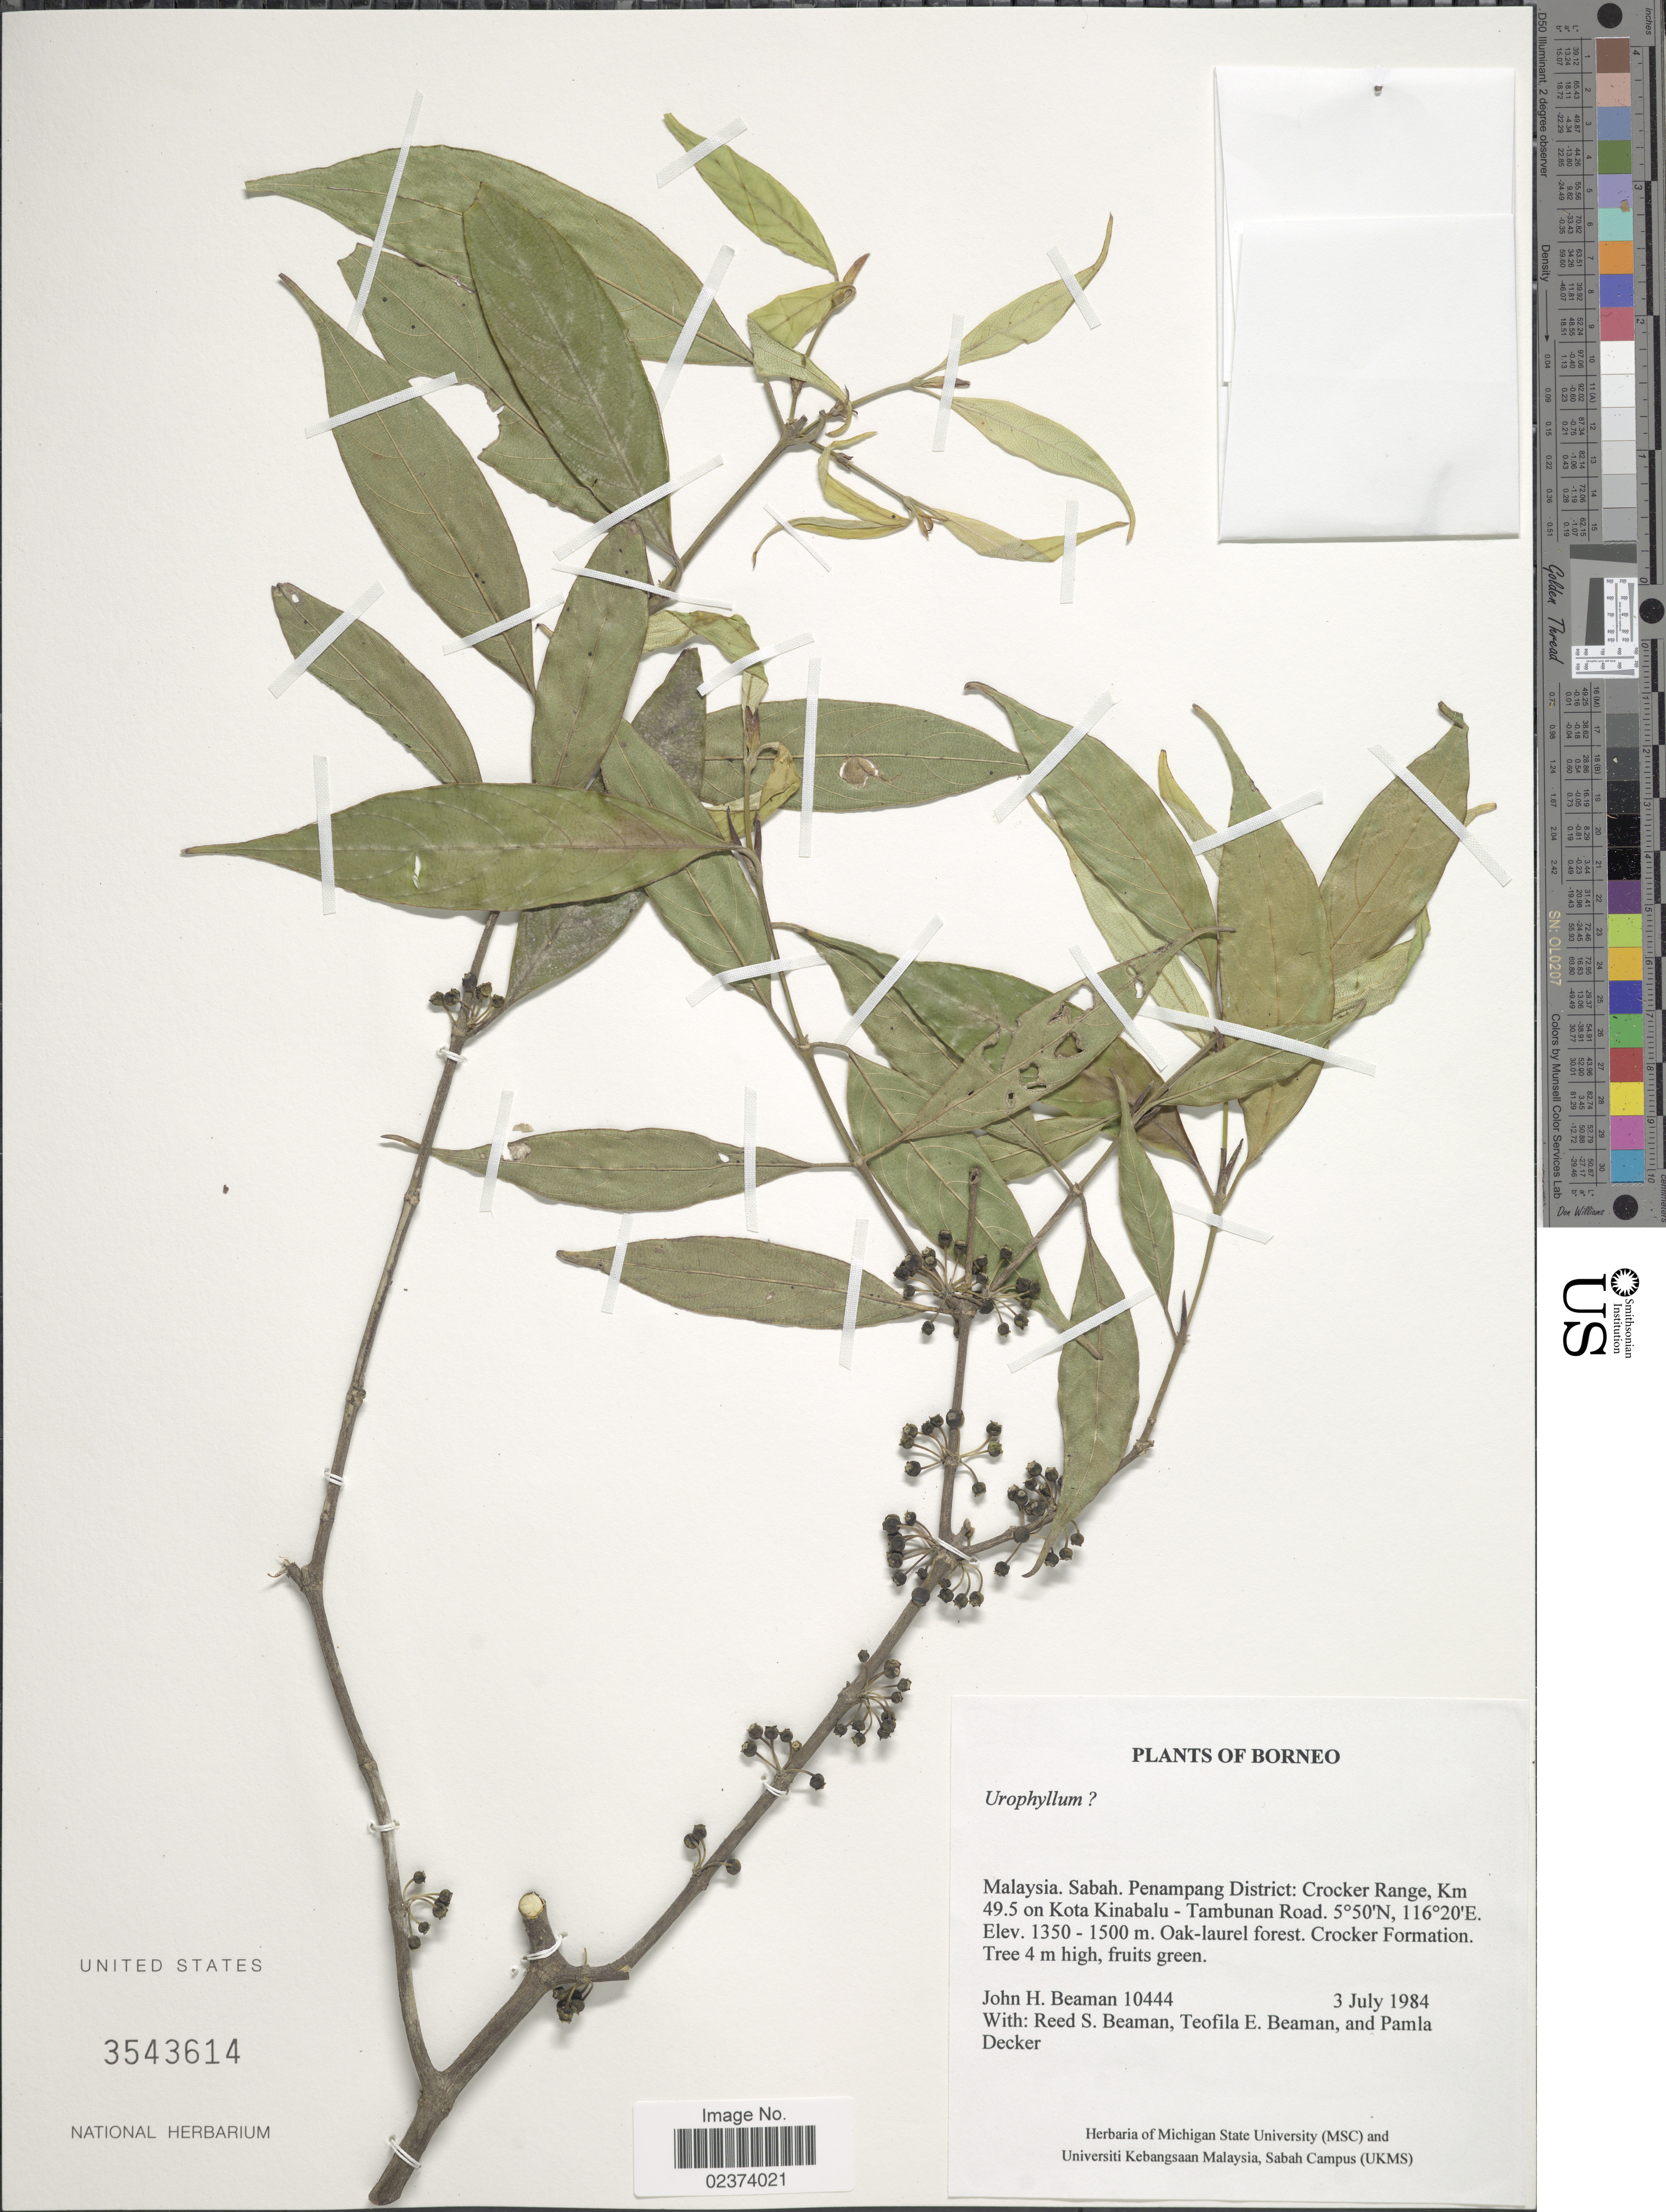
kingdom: Plantae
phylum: Tracheophyta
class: Magnoliopsida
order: Gentianales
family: Rubiaceae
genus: Urophyllum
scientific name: Urophyllum sp.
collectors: J. H. Beaman, R. S. Beaman, T. E. Beaman & P. Decker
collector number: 10444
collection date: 1984-07-03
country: Malaysia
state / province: Sabah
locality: Borneo, Penampang District: Crocker Range, Km 49.5 on Kota Kinabalu - Tambunan Road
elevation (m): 1350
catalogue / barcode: US 3543614